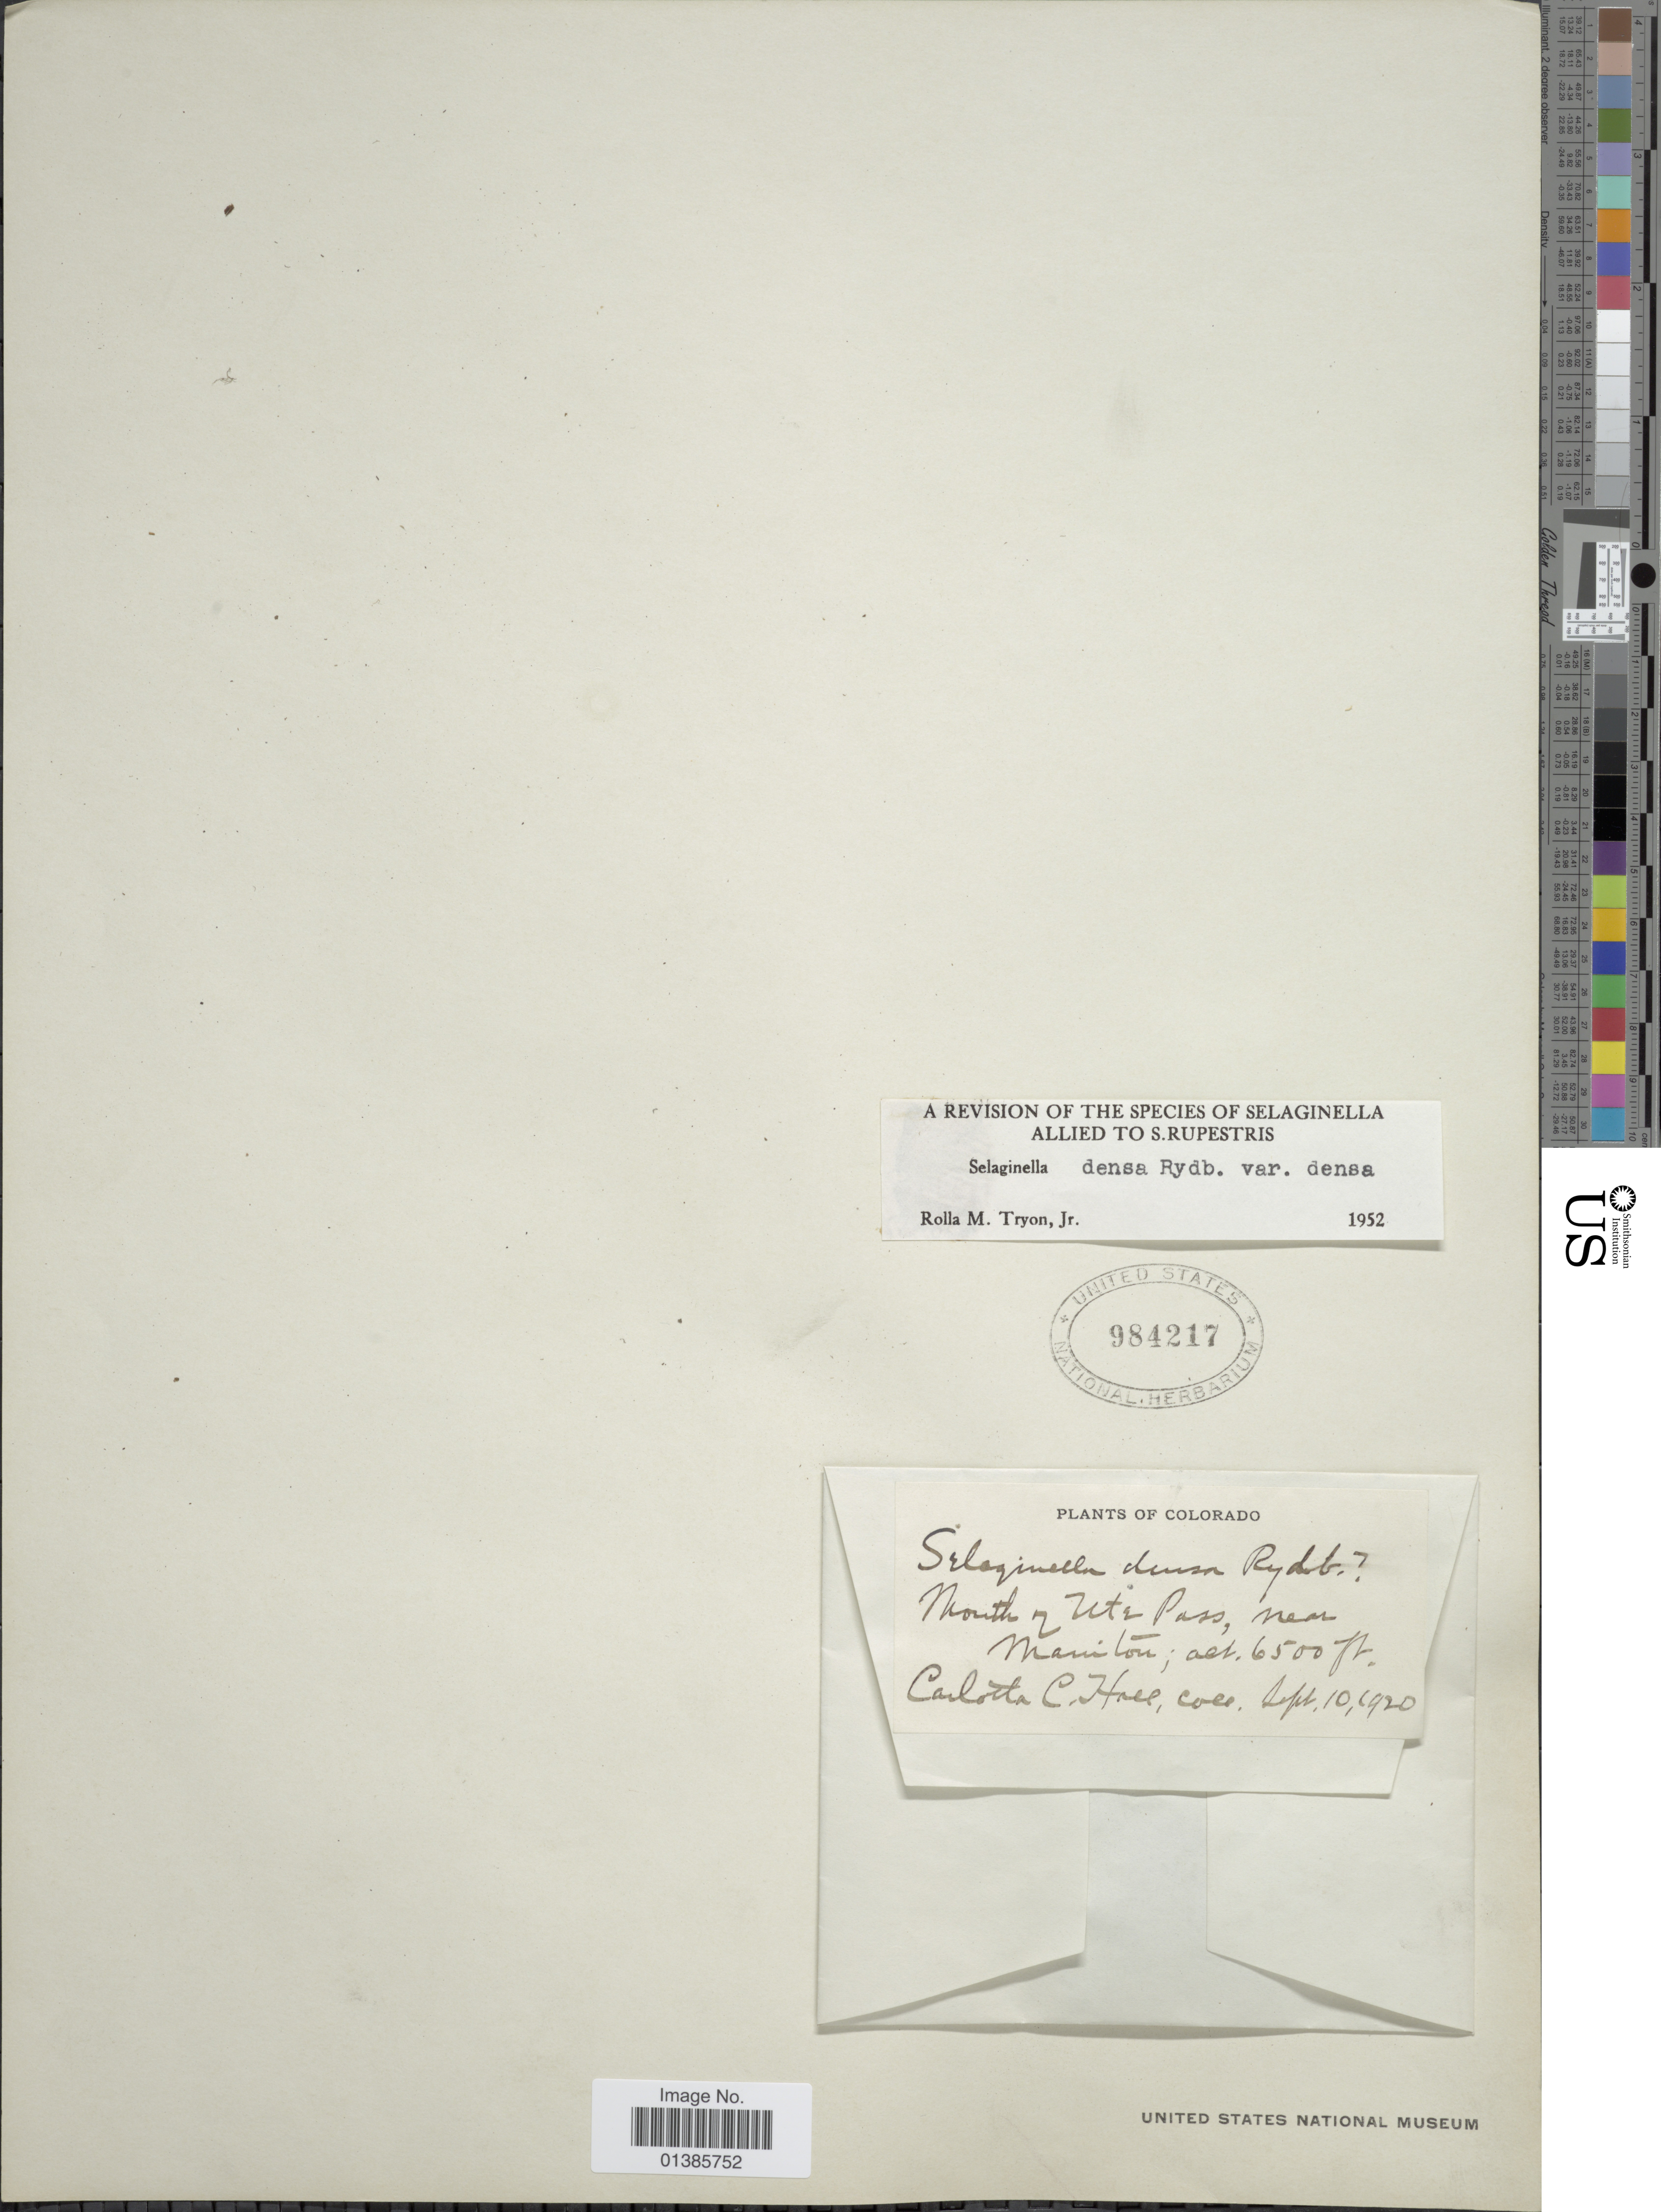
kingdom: Plantae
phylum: Tracheophyta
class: Lycopodiopsida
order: Selaginellales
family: Selaginellaceae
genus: Selaginella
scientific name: Selaginella densa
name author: Rydb.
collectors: C. C. Hall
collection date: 1920-09-10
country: United States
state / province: Colorado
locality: Mouth of Ute Pass, near Manitou.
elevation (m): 1981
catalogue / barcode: US 984217